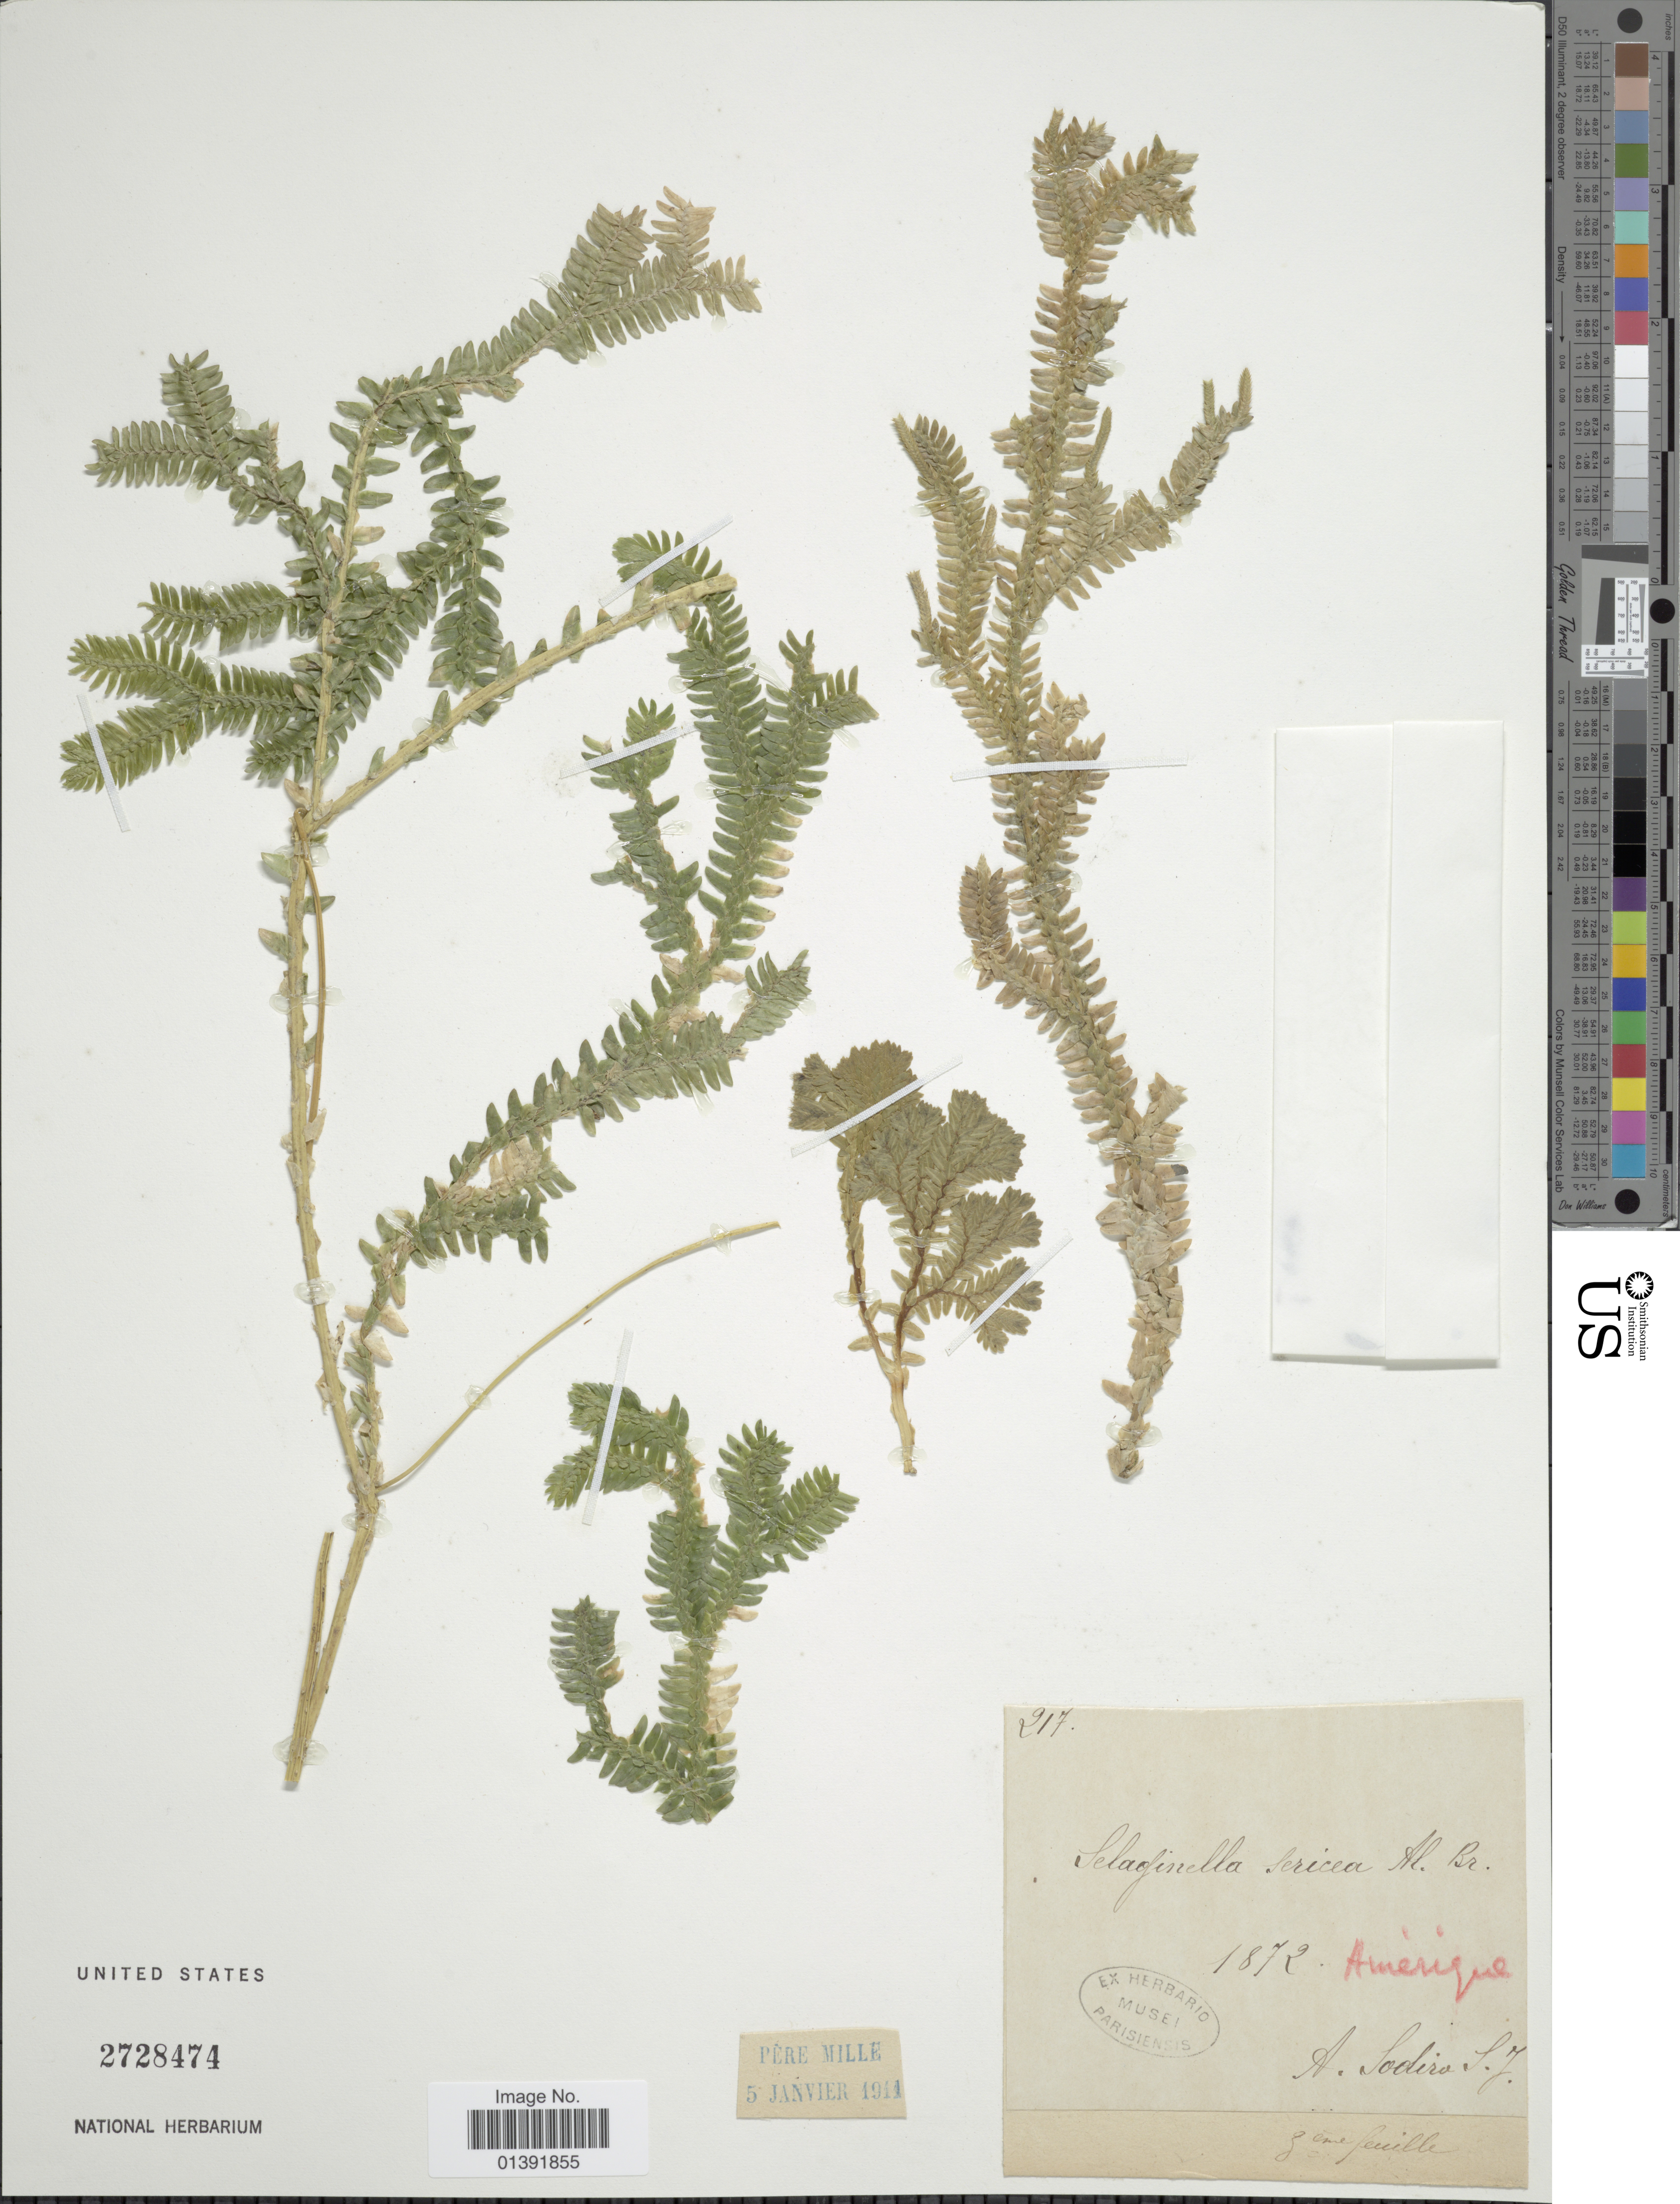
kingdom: Plantae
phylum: Tracheophyta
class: Lycopodiopsida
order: Selaginellales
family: Selaginellaceae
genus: Selaginella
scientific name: Selaginella sericea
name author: A. Braun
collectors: A. Sodiro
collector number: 217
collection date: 1872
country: Ecuador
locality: Amerique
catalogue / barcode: US 2728474